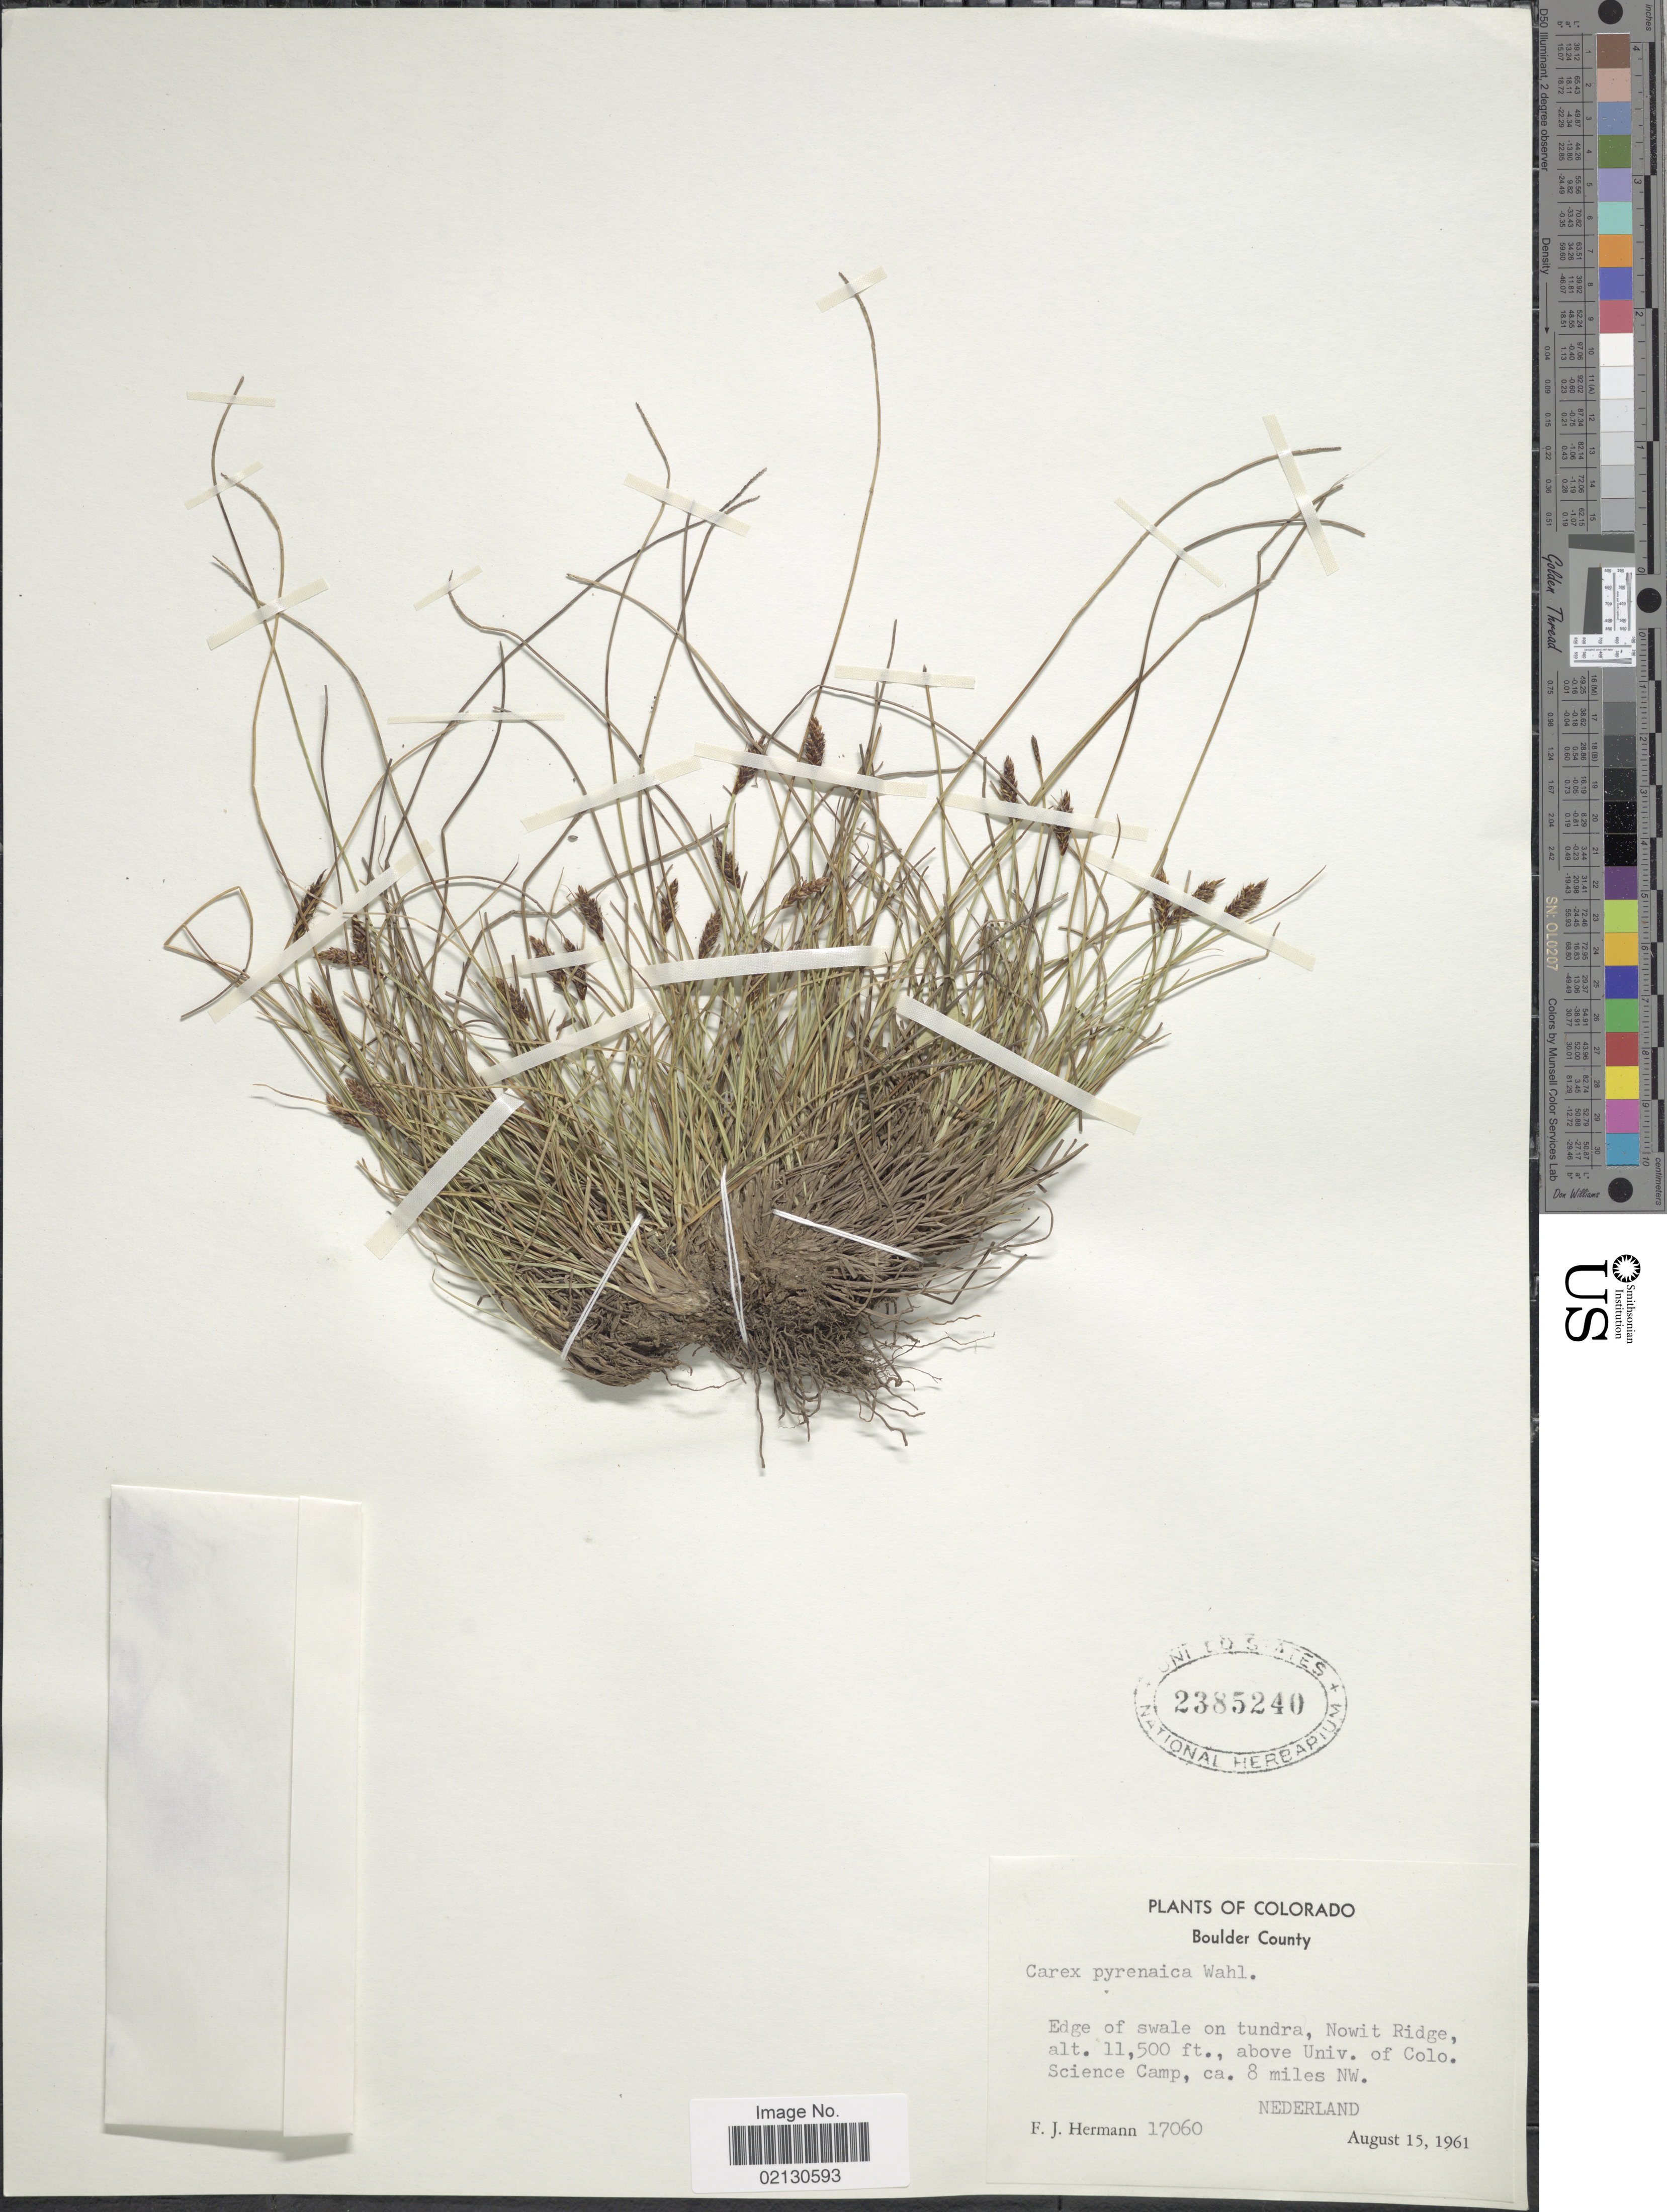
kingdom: Plantae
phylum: Tracheophyta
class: Liliopsida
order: Poales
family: Cyperaceae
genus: Carex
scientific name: Carex micropoda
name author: C.A. Mey.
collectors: F. J. Hermann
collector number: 17060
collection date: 1961-08-15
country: United States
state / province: Colorado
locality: Boulder County. Nowit Ridge, above Univ. of Colo. Science Camp, ca. 8 miles NW. Nederland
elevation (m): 3505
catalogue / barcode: US 2385240